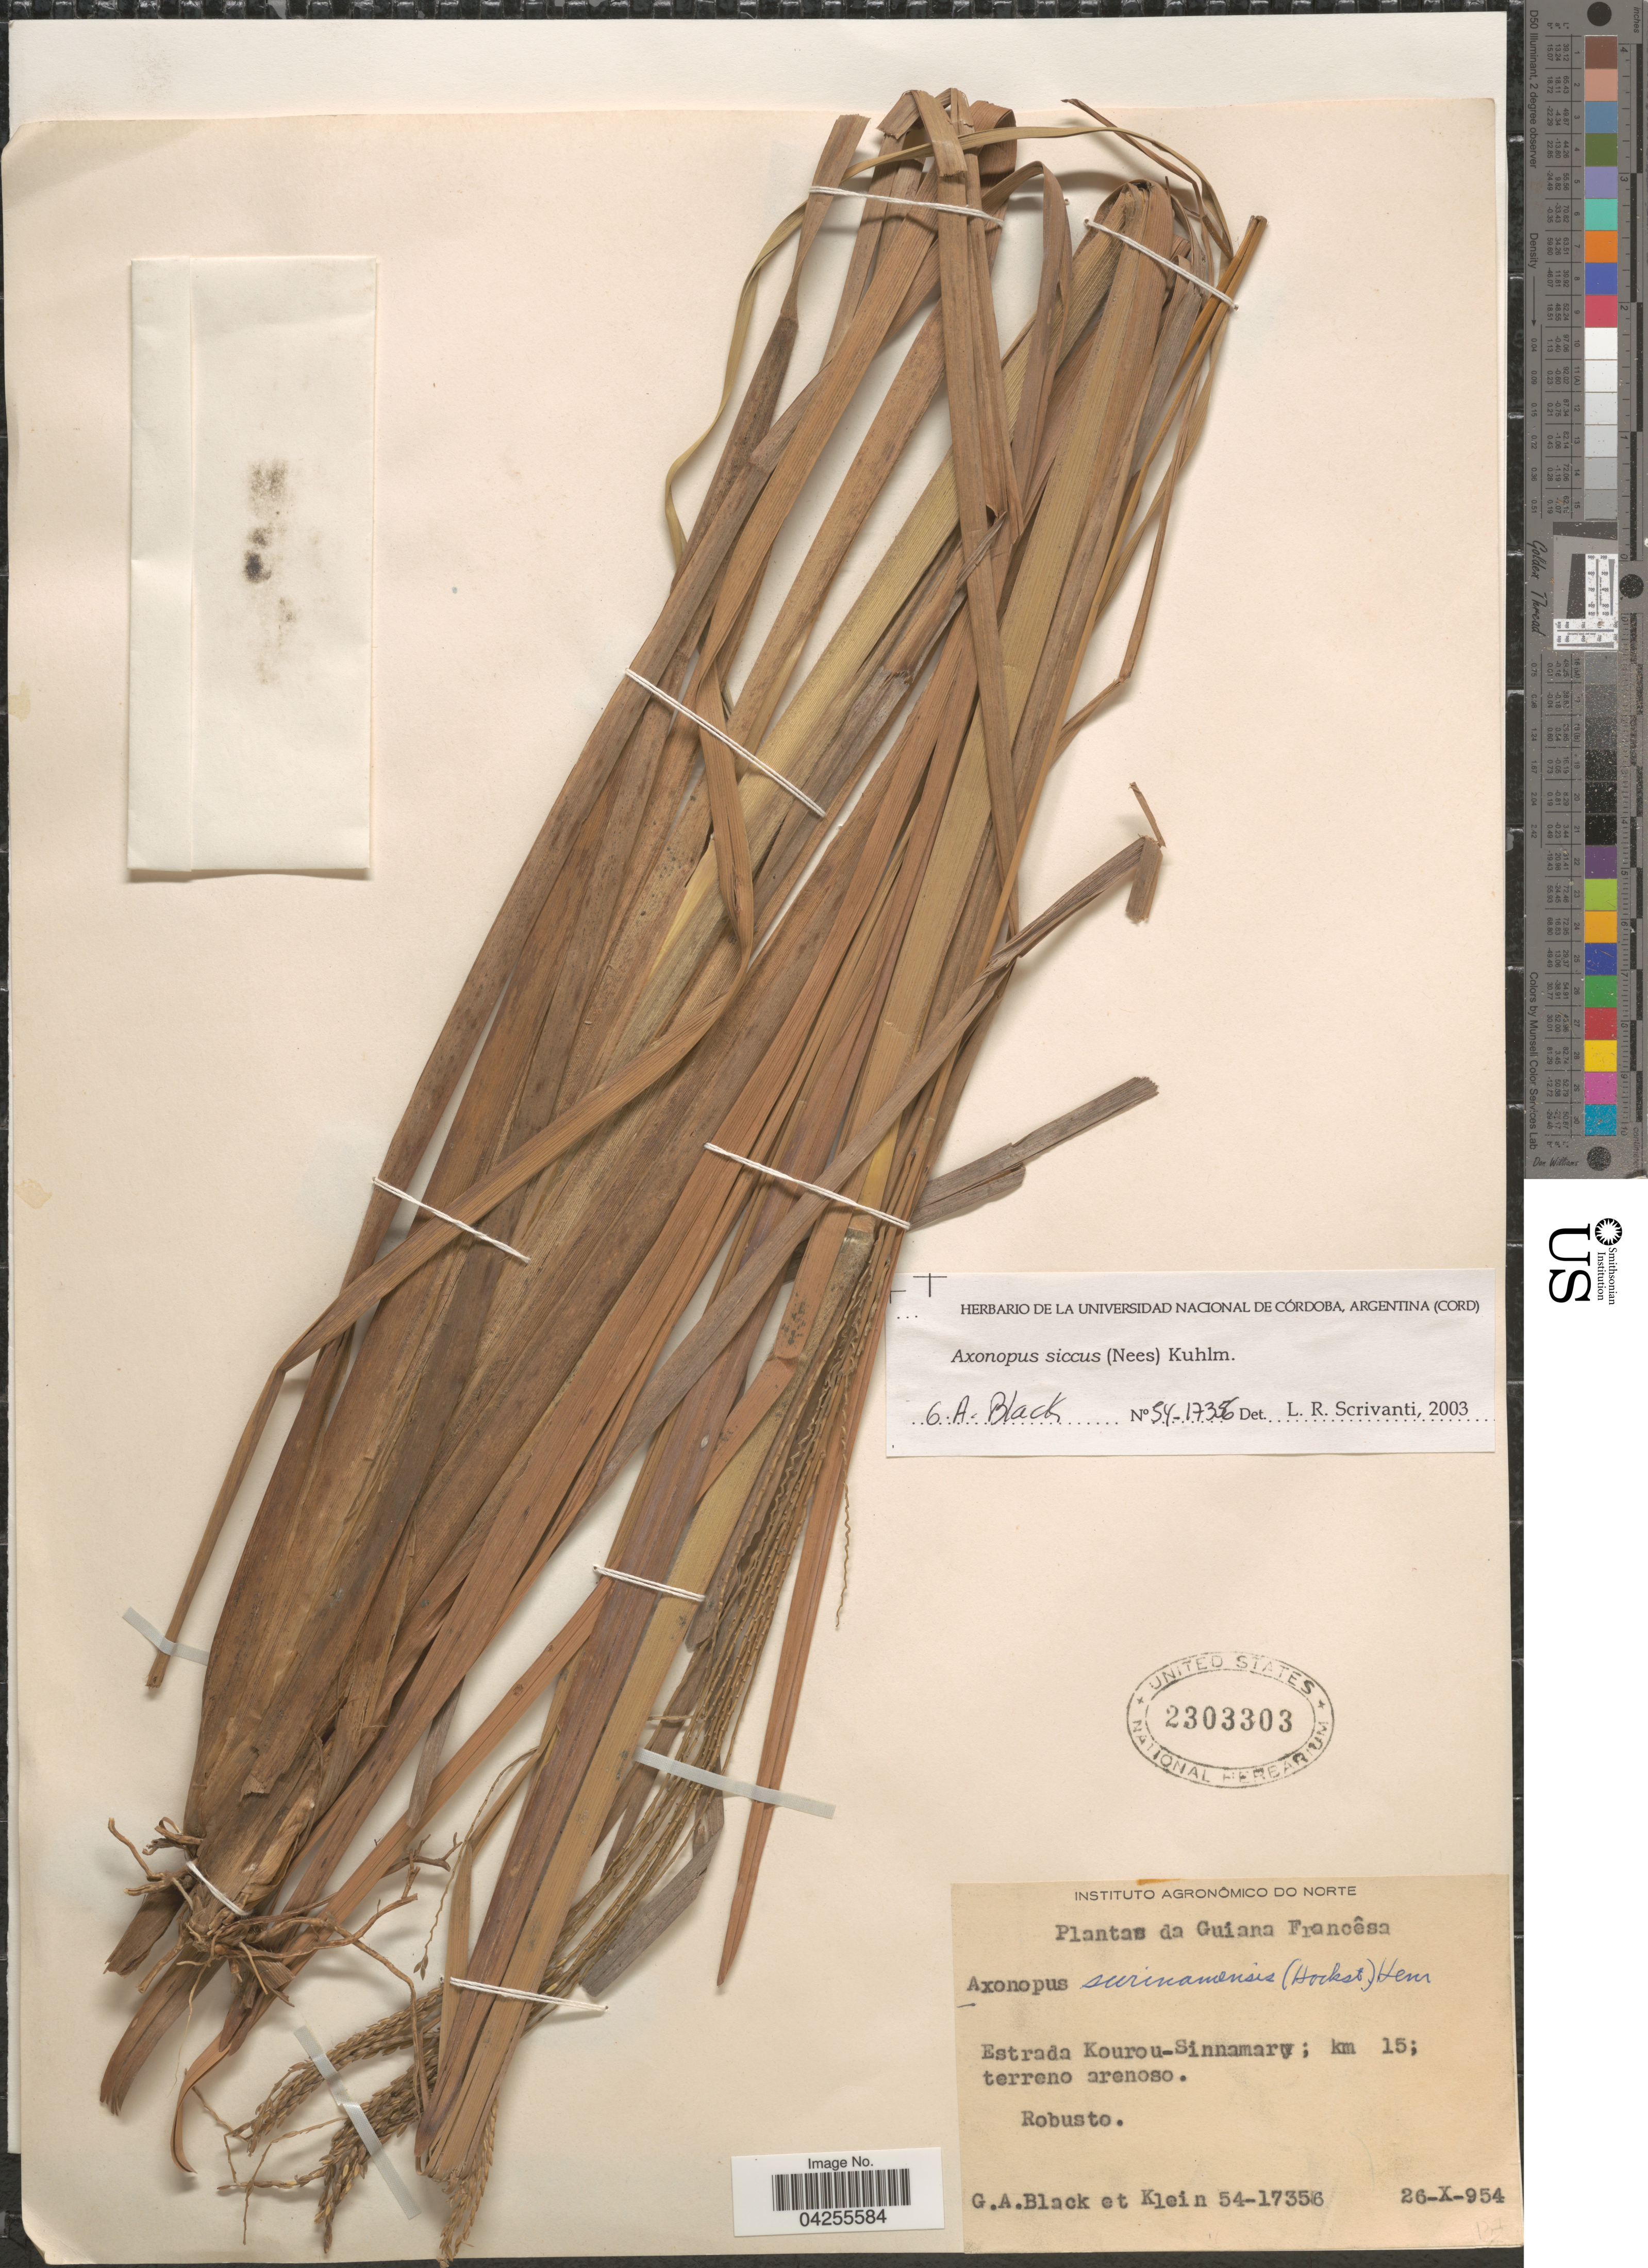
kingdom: Plantae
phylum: Tracheophyta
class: Liliopsida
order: Poales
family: Poaceae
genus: Axonopus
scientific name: Axonopus siccus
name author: (Nees) Kuhlm.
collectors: G. A. Black & Klein, --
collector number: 54-17356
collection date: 1954-10-26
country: French Guiana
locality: Estrada KourouSinnamary; km 15; terreno arenoso. Robusto.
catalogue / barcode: US 2303303